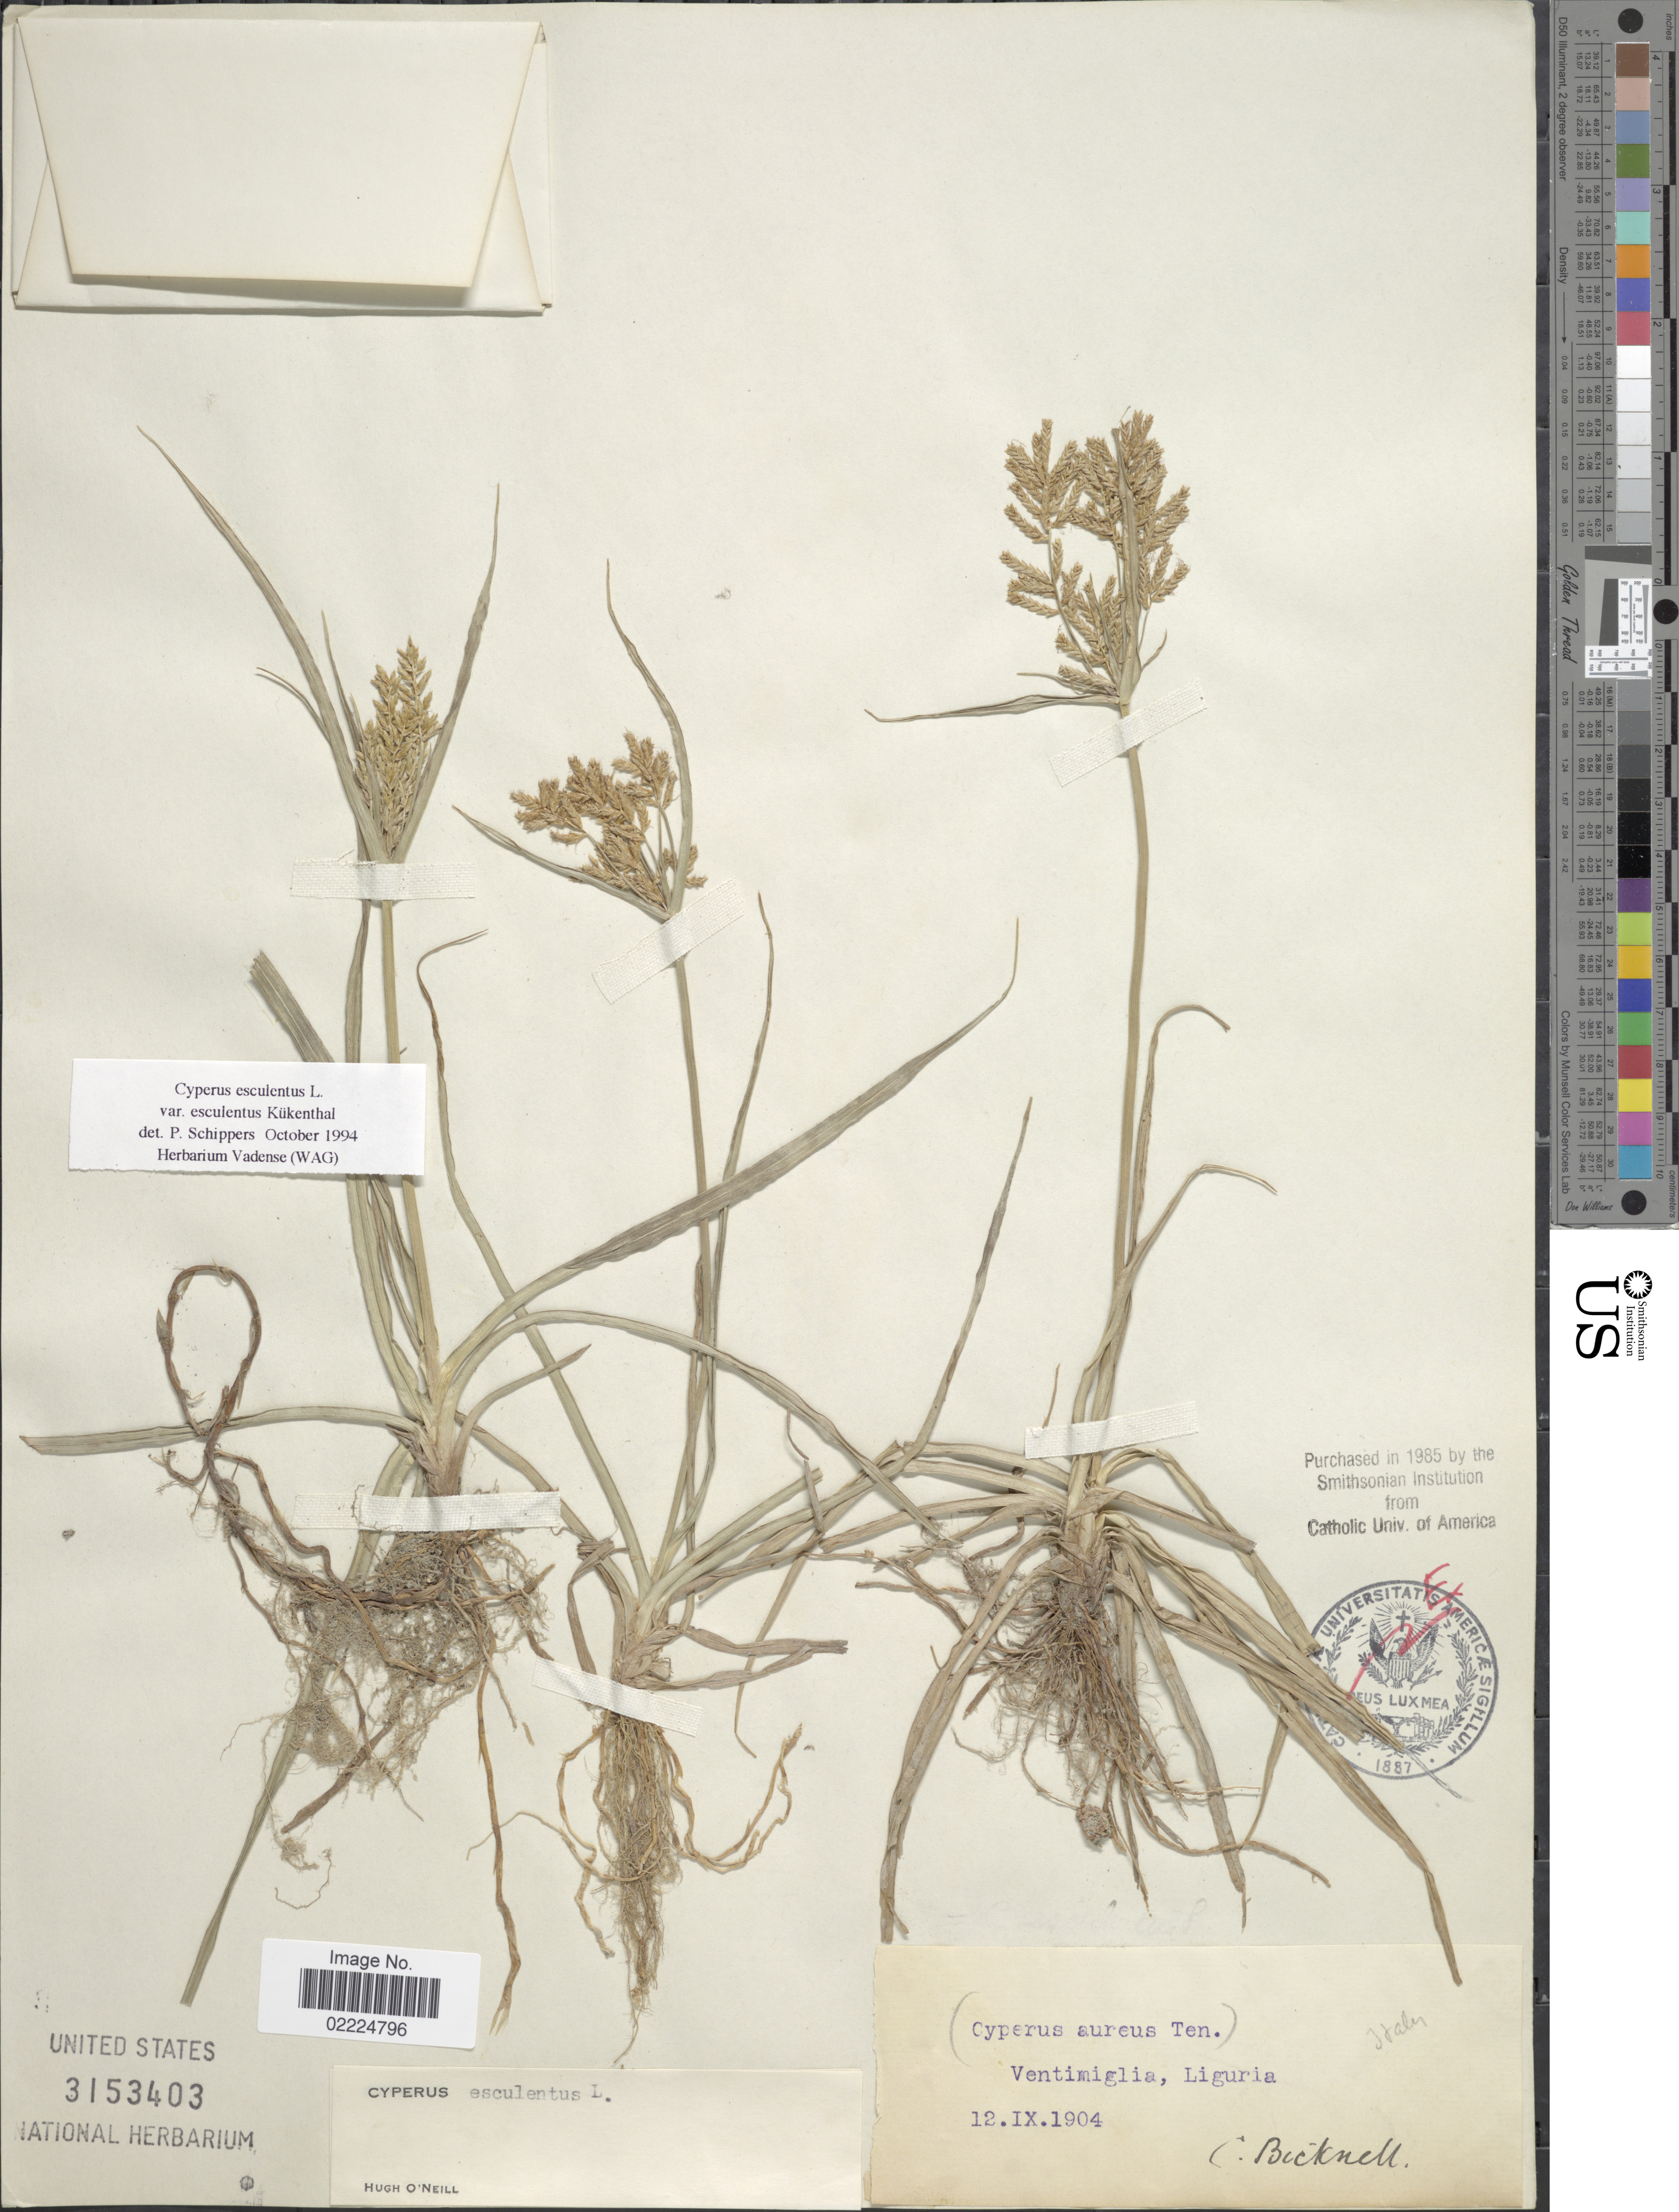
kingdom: Plantae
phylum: Tracheophyta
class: Liliopsida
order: Poales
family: Cyperaceae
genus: Cyperus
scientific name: Cyperus esculentus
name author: L.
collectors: C. Bicknell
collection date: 1904-09-12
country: Italy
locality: Ventimiglia, Liguria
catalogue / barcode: US 3153403